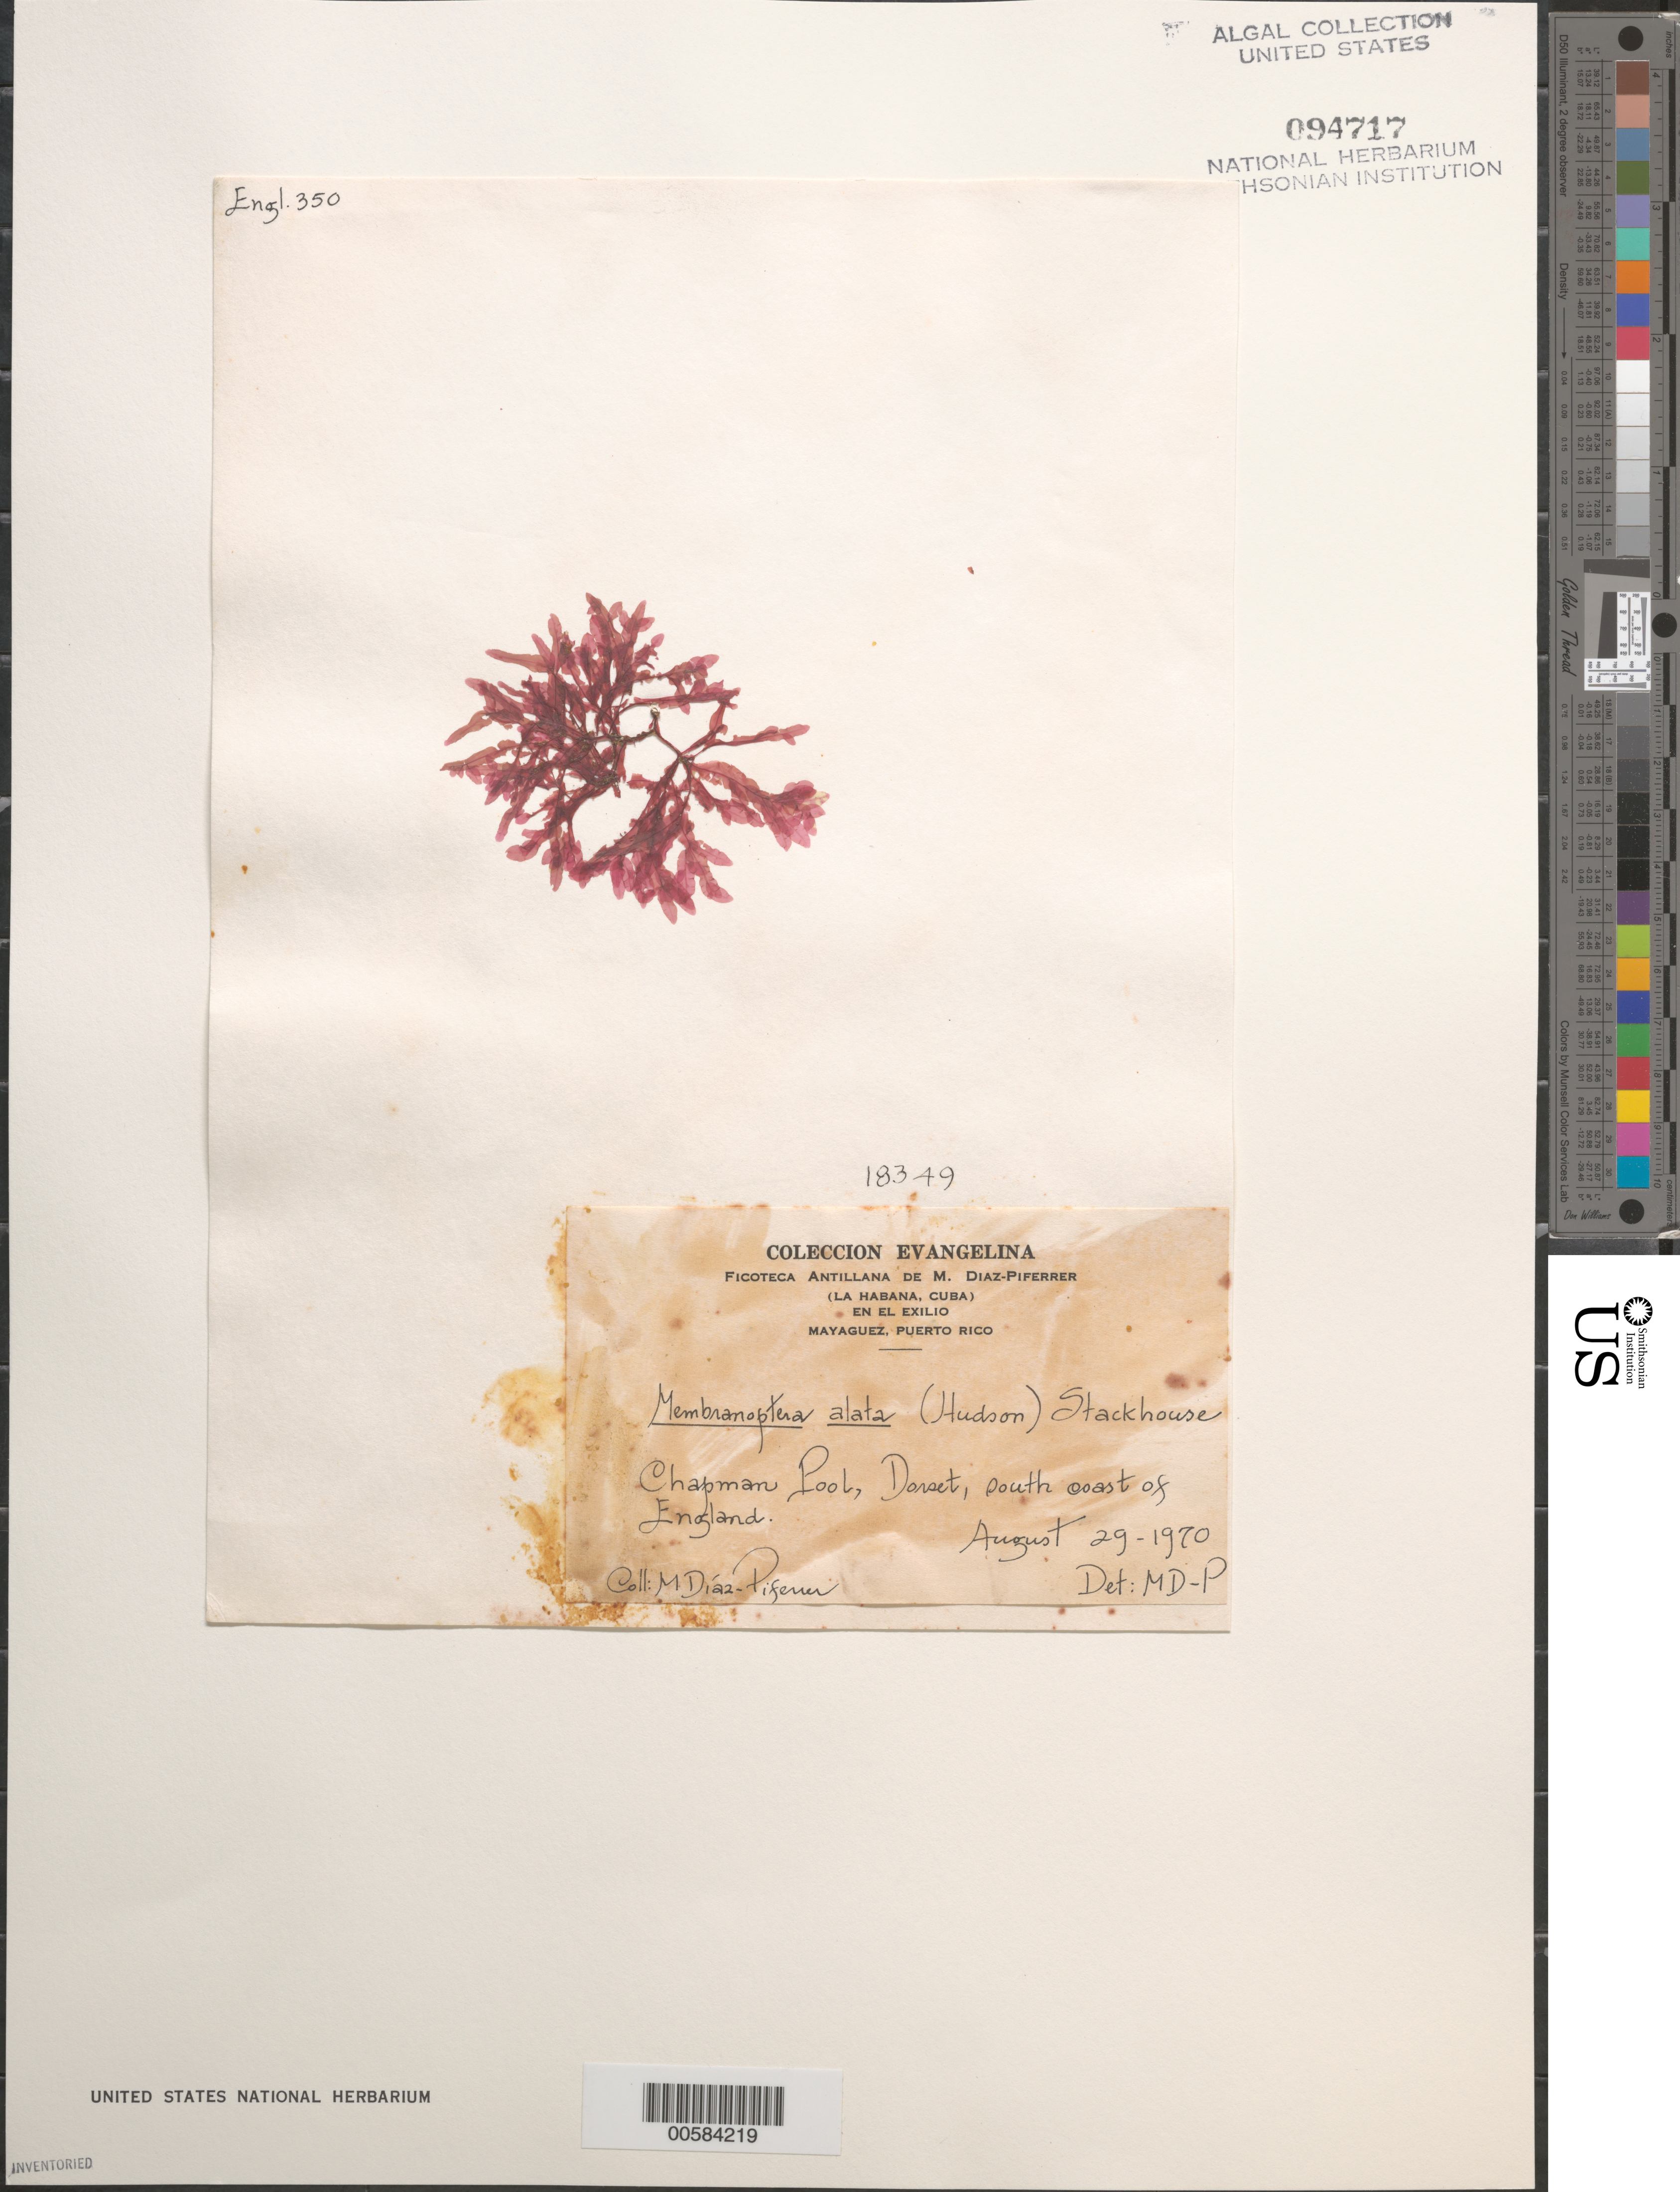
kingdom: Plantae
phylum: Rhodophyta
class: Florideophyceae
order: Ceramiales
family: Delesseriaceae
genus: Membranoptera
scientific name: Membranoptera alata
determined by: Diaz-Piferrer, M.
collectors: M. Diaz-Piferrer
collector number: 18349 & ENGL. 350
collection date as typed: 29 Aug 1970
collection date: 1970-08-29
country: United Kingdom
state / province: England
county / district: Dorset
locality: Chapman Pool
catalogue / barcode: US 94717